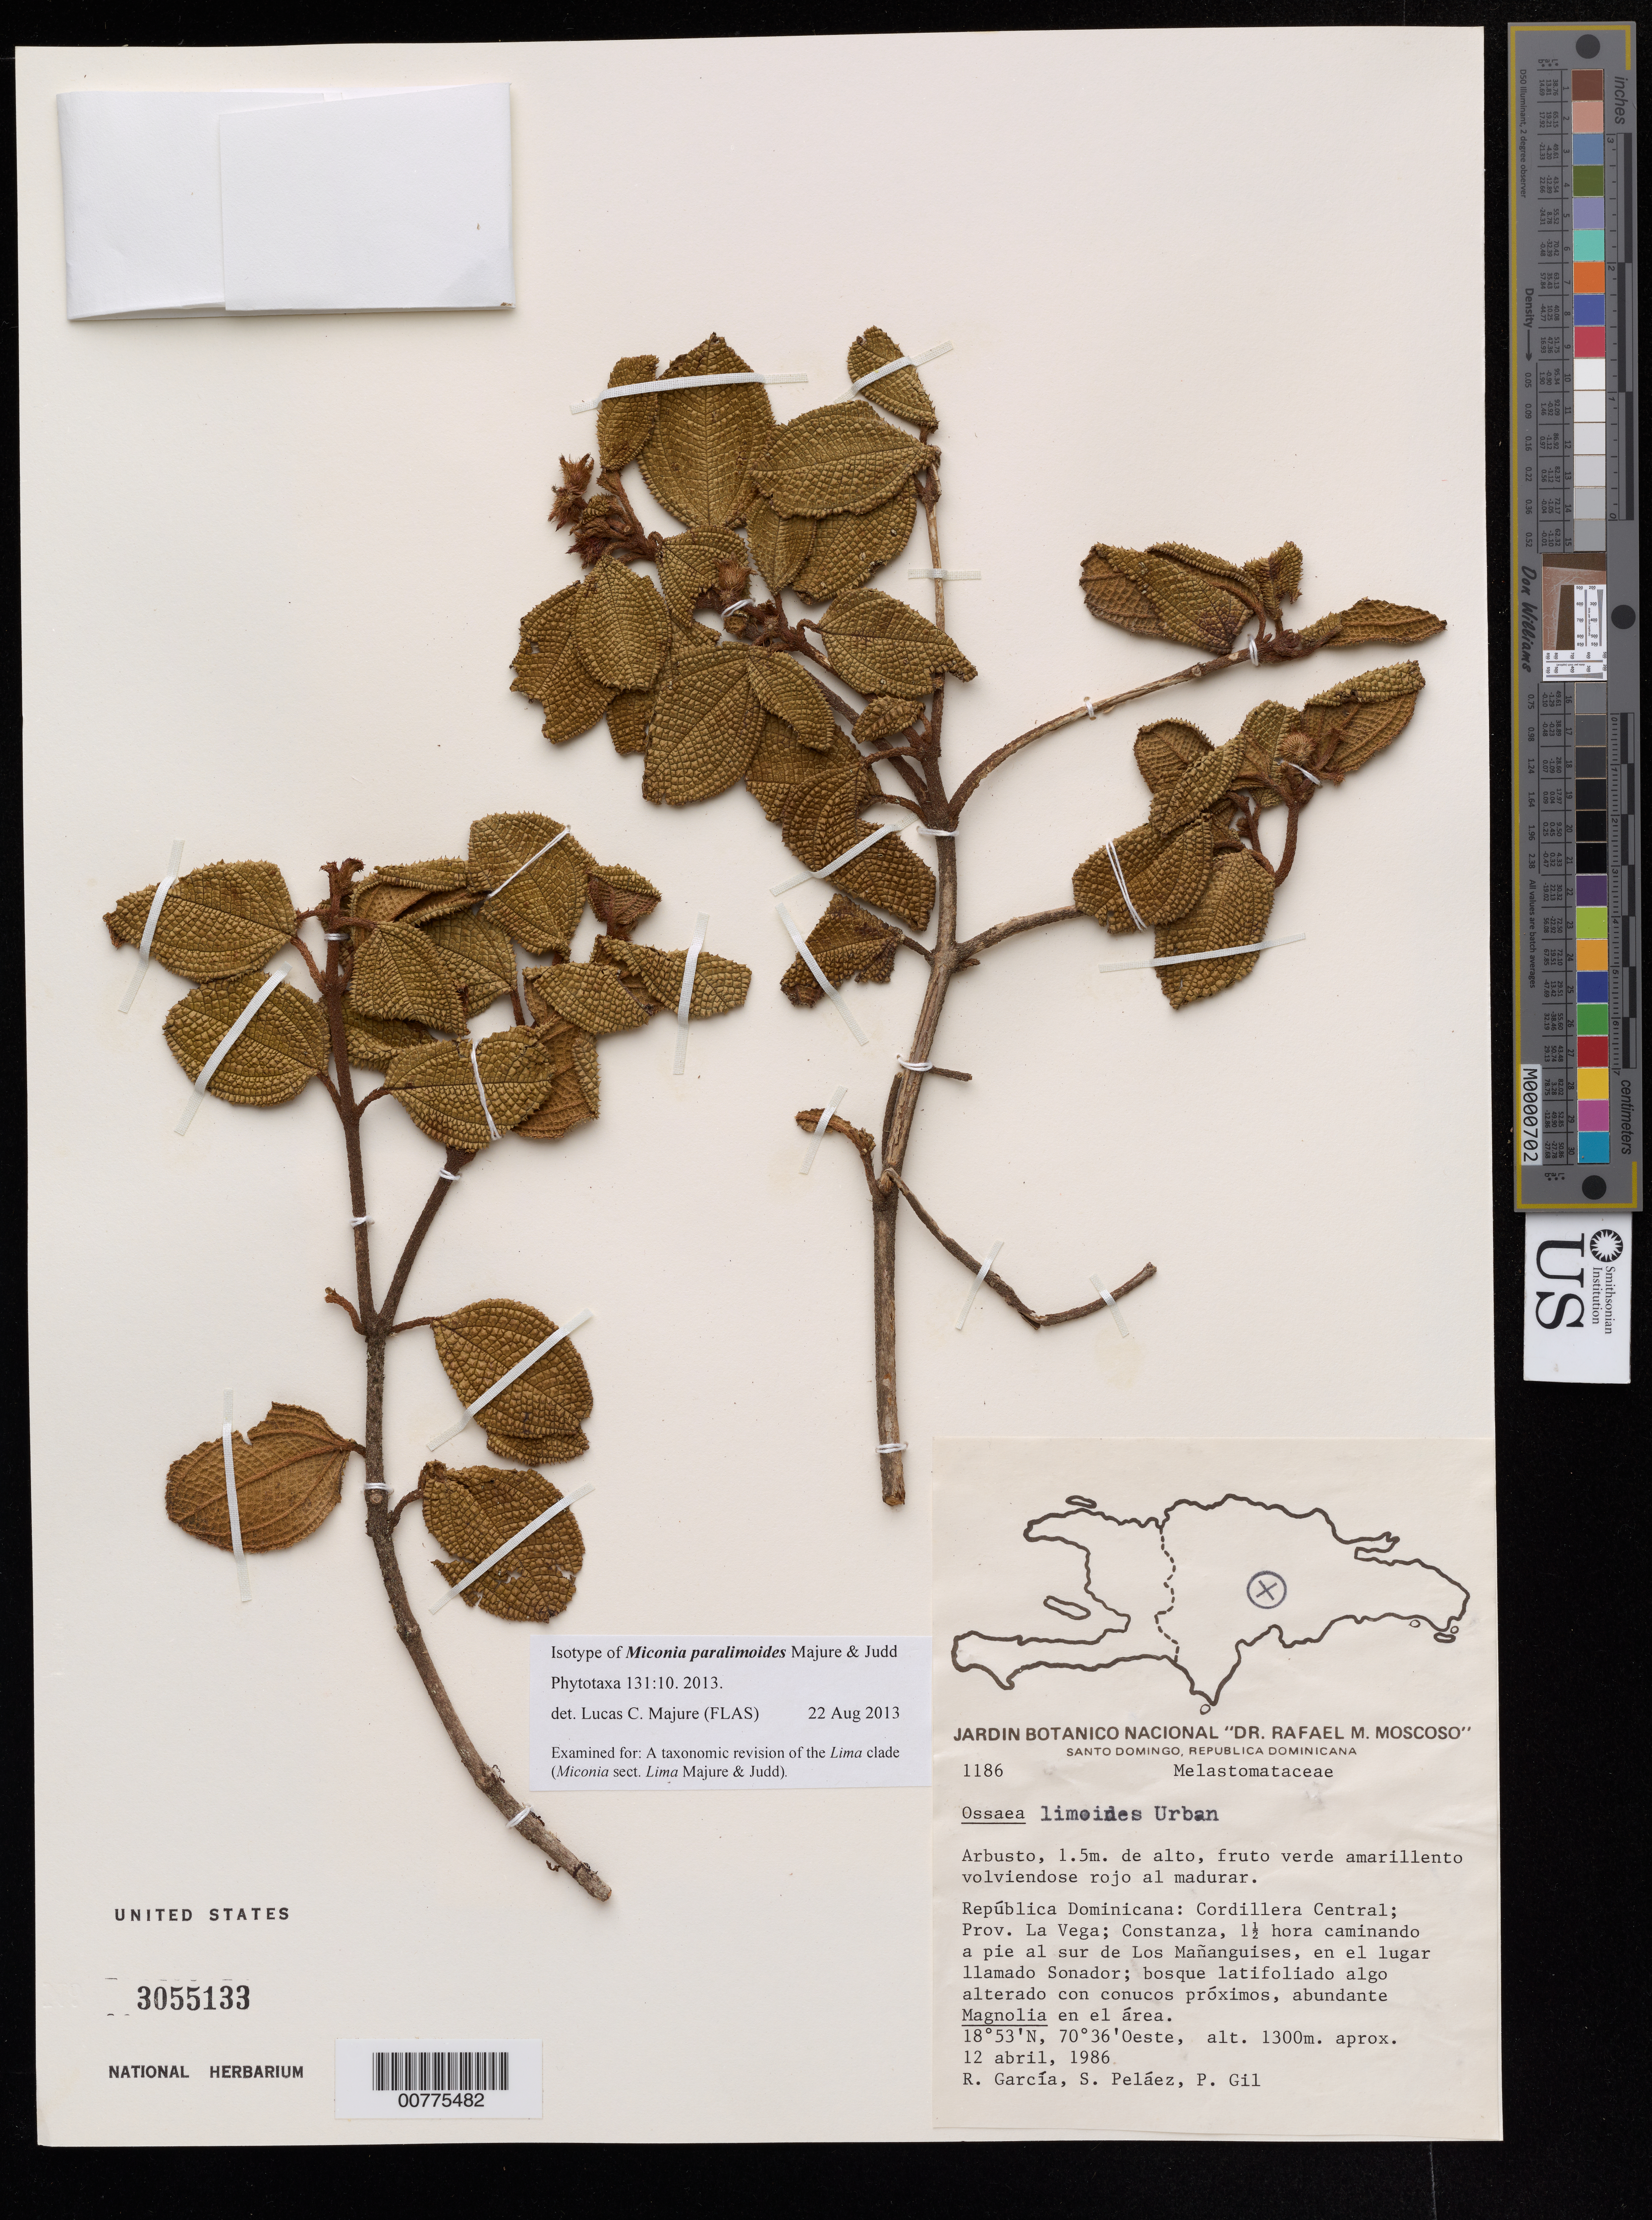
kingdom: Plantae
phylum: Tracheophyta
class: Magnoliopsida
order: Myrtales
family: Melastomataceae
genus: Miconia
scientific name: Miconia paralimoides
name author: Majure & Judd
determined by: Majure, Lucas C., (FLAS), University of Florida (UNITED STATES)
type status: Isotype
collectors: R. G. García, S. Peládez & P. Gil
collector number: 1186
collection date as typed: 12 Apr 1986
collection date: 1986-04-12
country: Dominican Republic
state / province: La Vega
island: Hispaniola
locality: Cordillera Central, Constanza, 1.5 hours walking to south of Los Mañanguises, in a place named Sonador.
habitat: Broadleaf and disturbed forest, area abundant in Magnolia.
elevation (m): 1300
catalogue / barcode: US 3055133